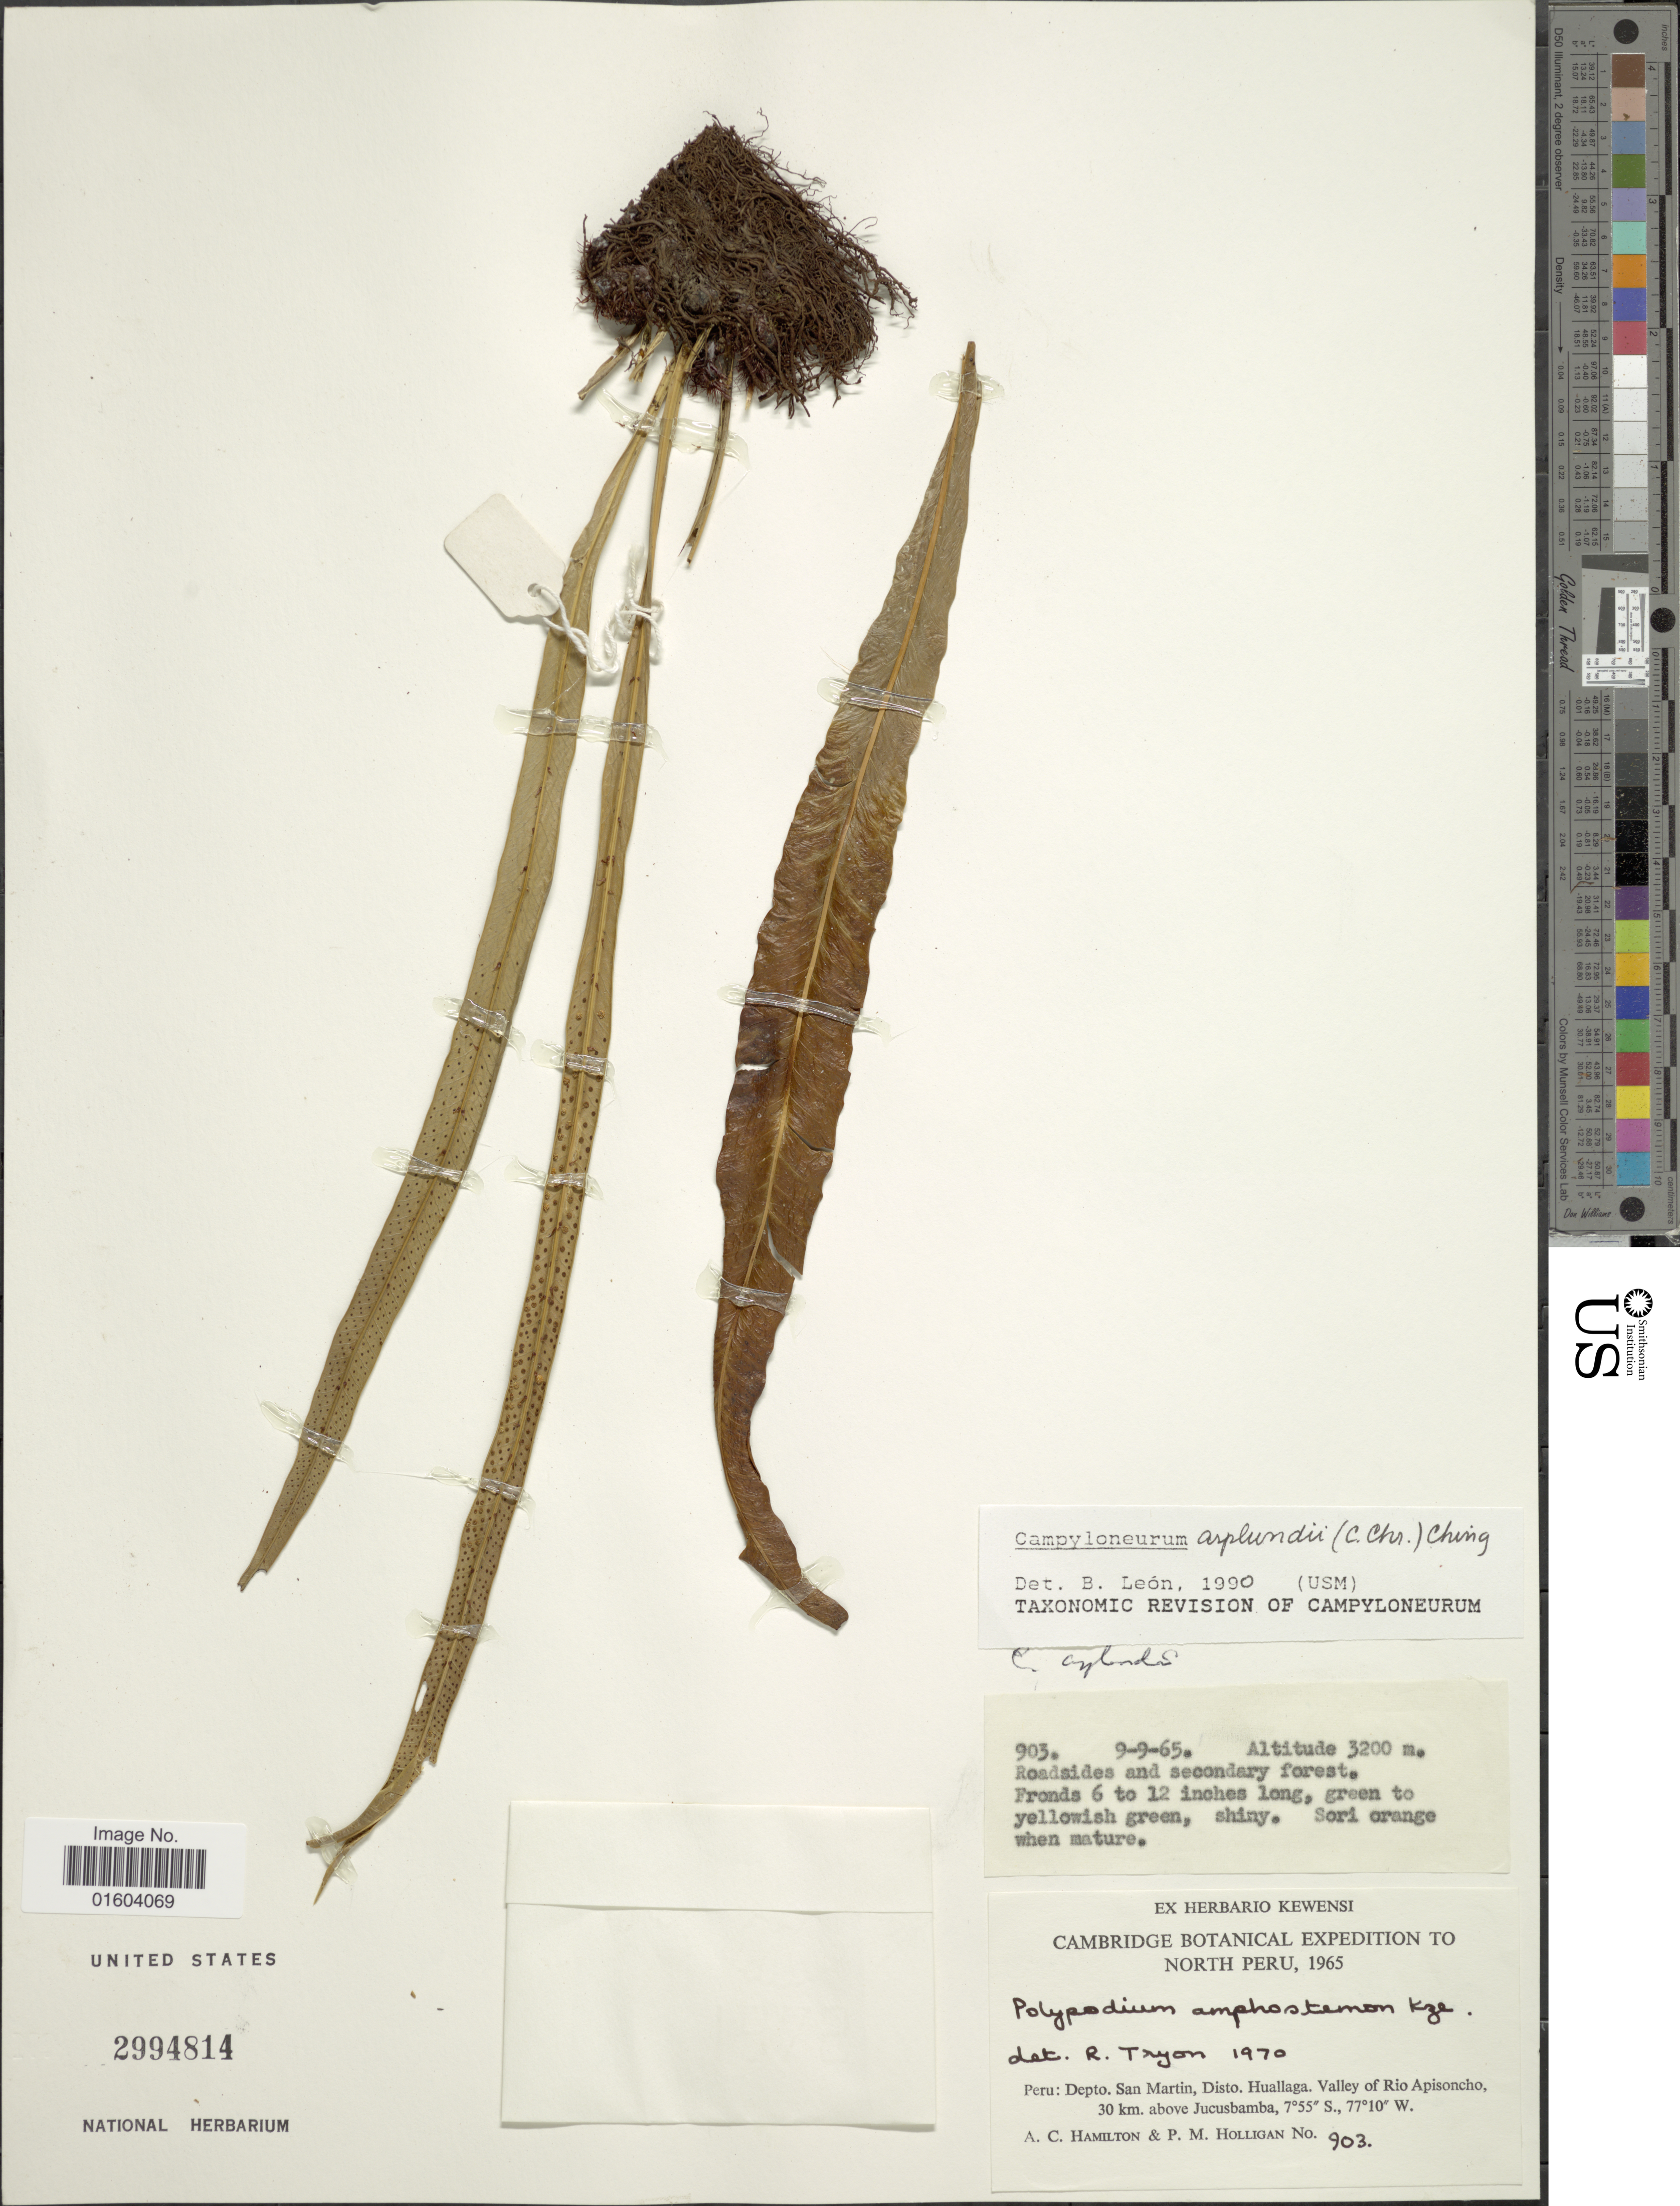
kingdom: Plantae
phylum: Tracheophyta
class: Polypodiopsida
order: Polypodiales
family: Polypodiaceae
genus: Campyloneurum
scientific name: Campyloneurum asplundii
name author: (C. Chr.) Ching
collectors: A. Hamilton & P. Holligan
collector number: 903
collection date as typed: Transcribed d/m/y: 9/9/65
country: Peru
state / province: San Martín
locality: Peru: Depto. San Martin, Dist. Huallaga, Valley of Rio Apisoncho. 30 km. above Jucusbamba.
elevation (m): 3200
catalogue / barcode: US 2994814